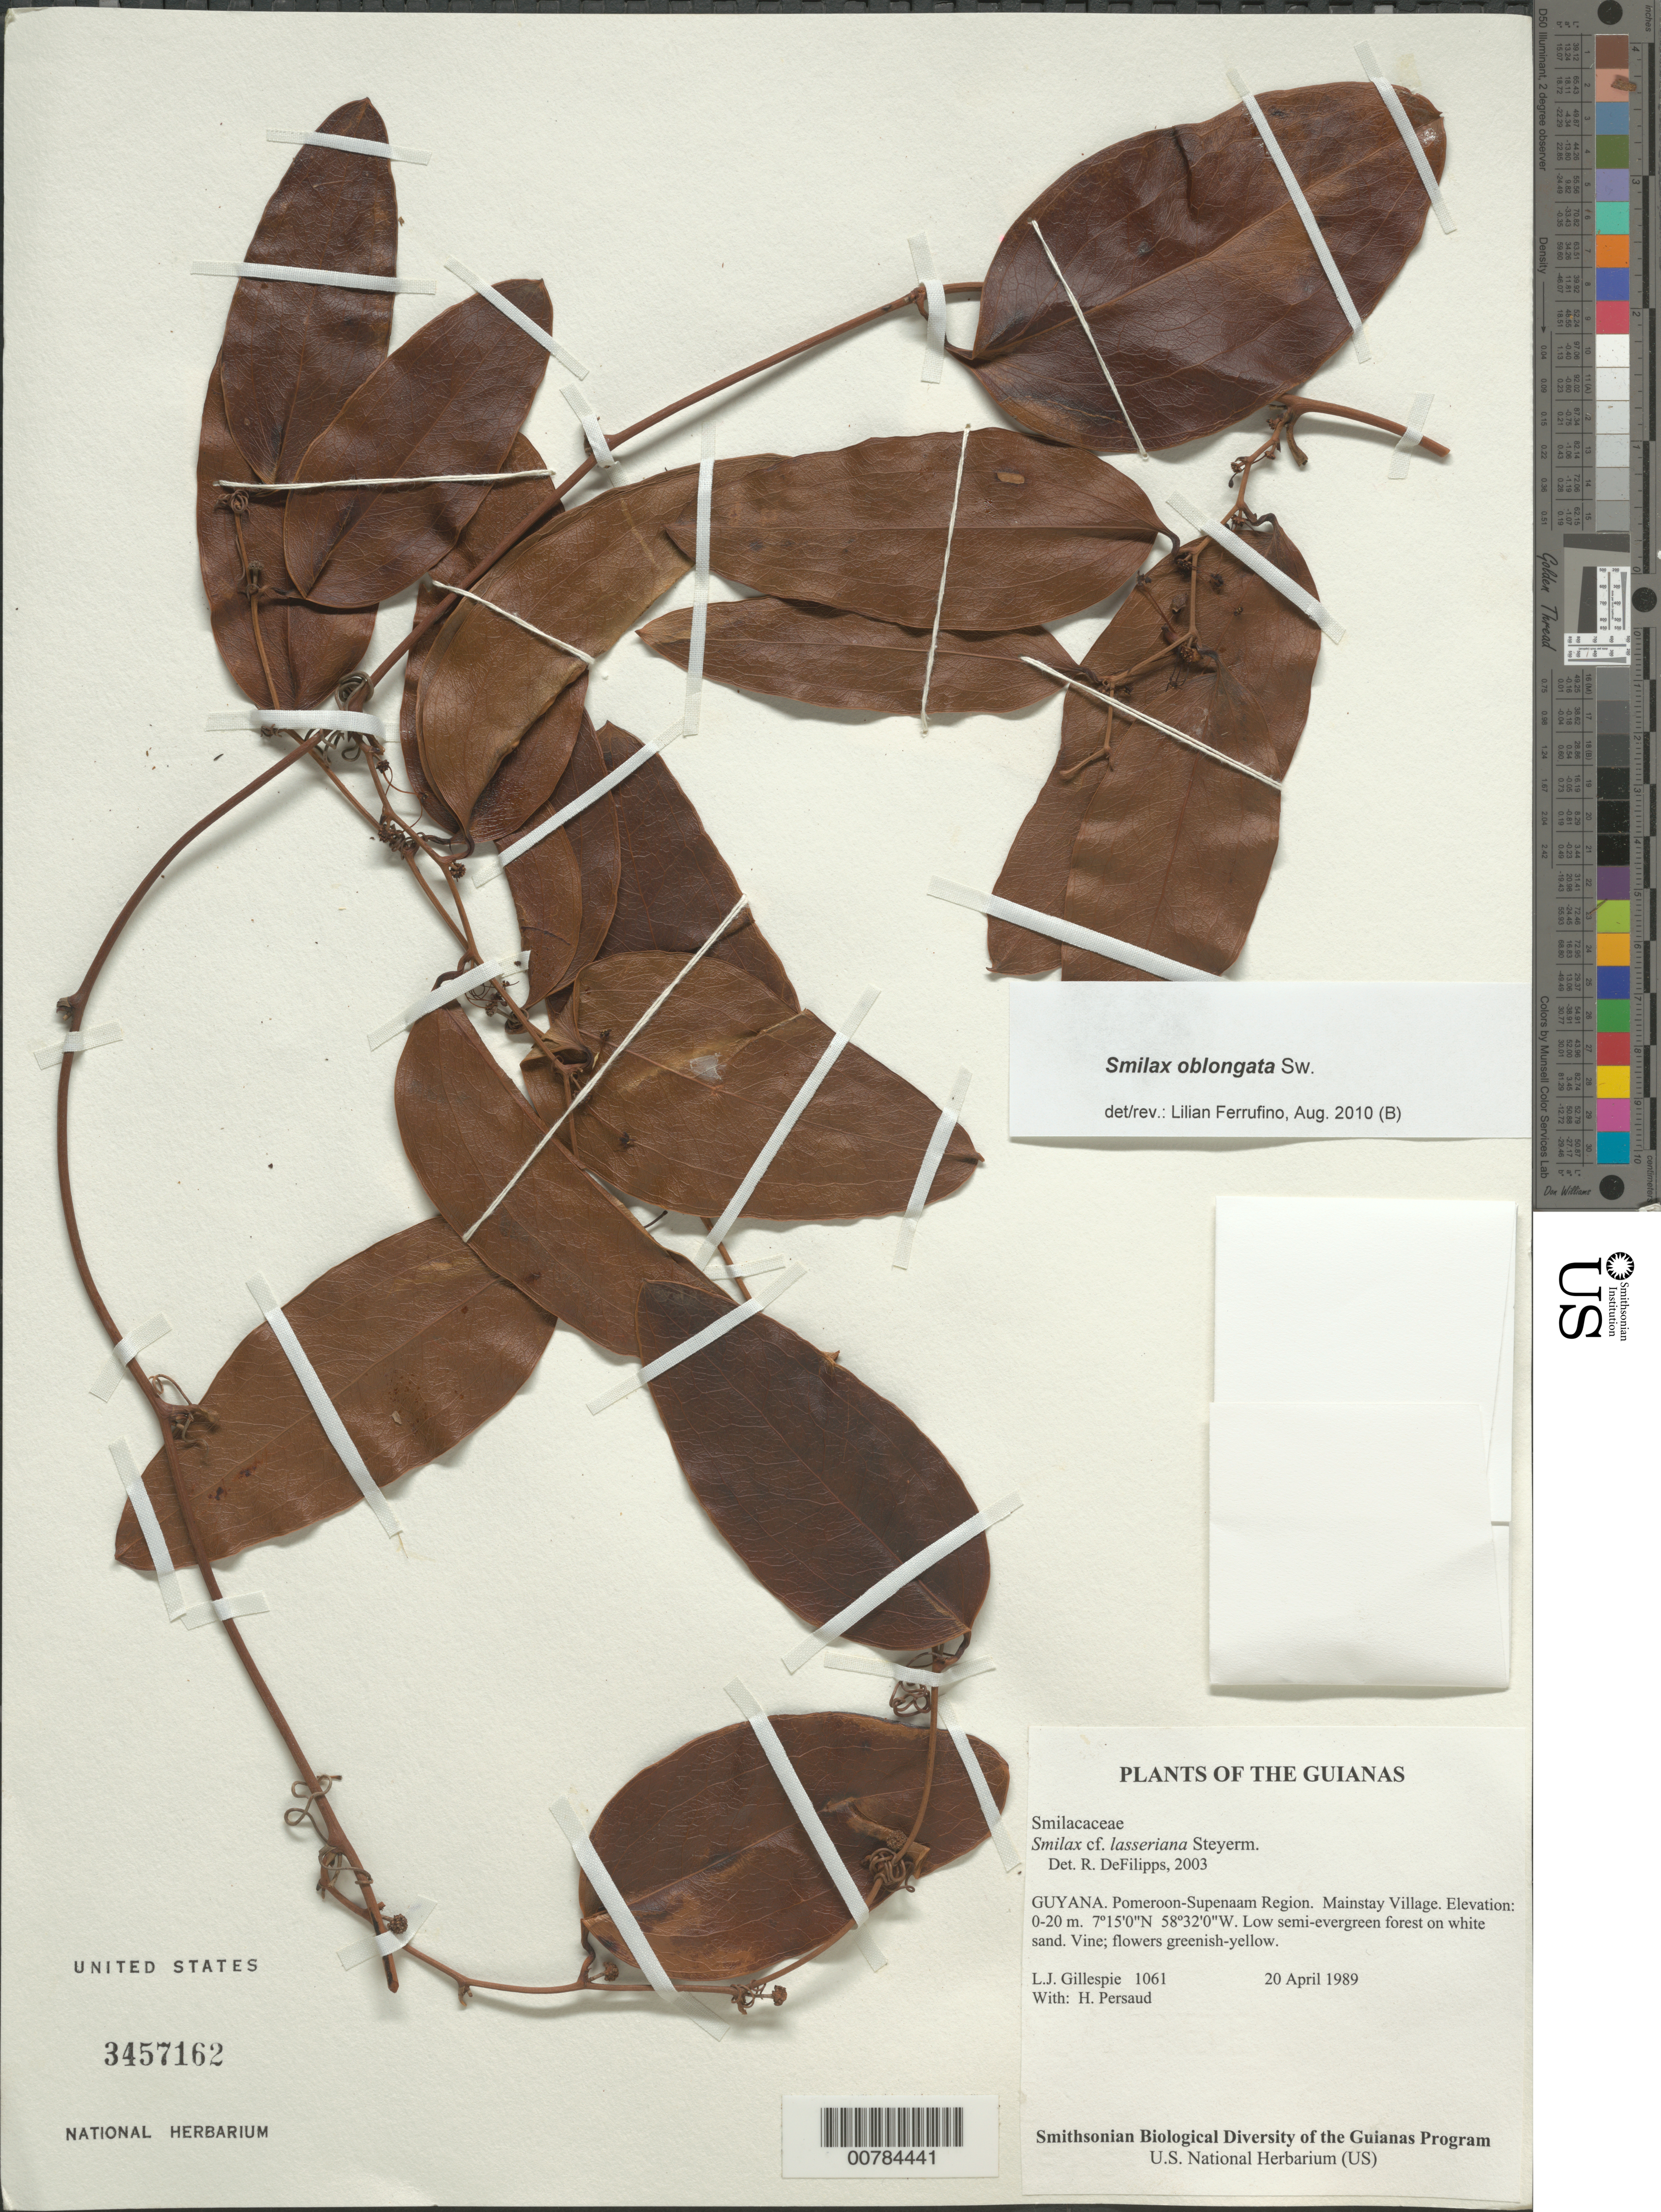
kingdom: Plantae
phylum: Tracheophyta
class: Liliopsida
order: Liliales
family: Smilacaceae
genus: Smilax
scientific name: Smilax oblongata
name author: Sw.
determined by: Ferrufino, L., (USJ), Herbario Universidad de Costa Rica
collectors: L. J. Gillespie & H. Persaud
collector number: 1061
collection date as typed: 20 April 1989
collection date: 1989-04-20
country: Guyana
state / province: Pomeroon-Supenaam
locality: Mainstay Village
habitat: Low semi-evergreen forest on white sand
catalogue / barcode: US 3457162